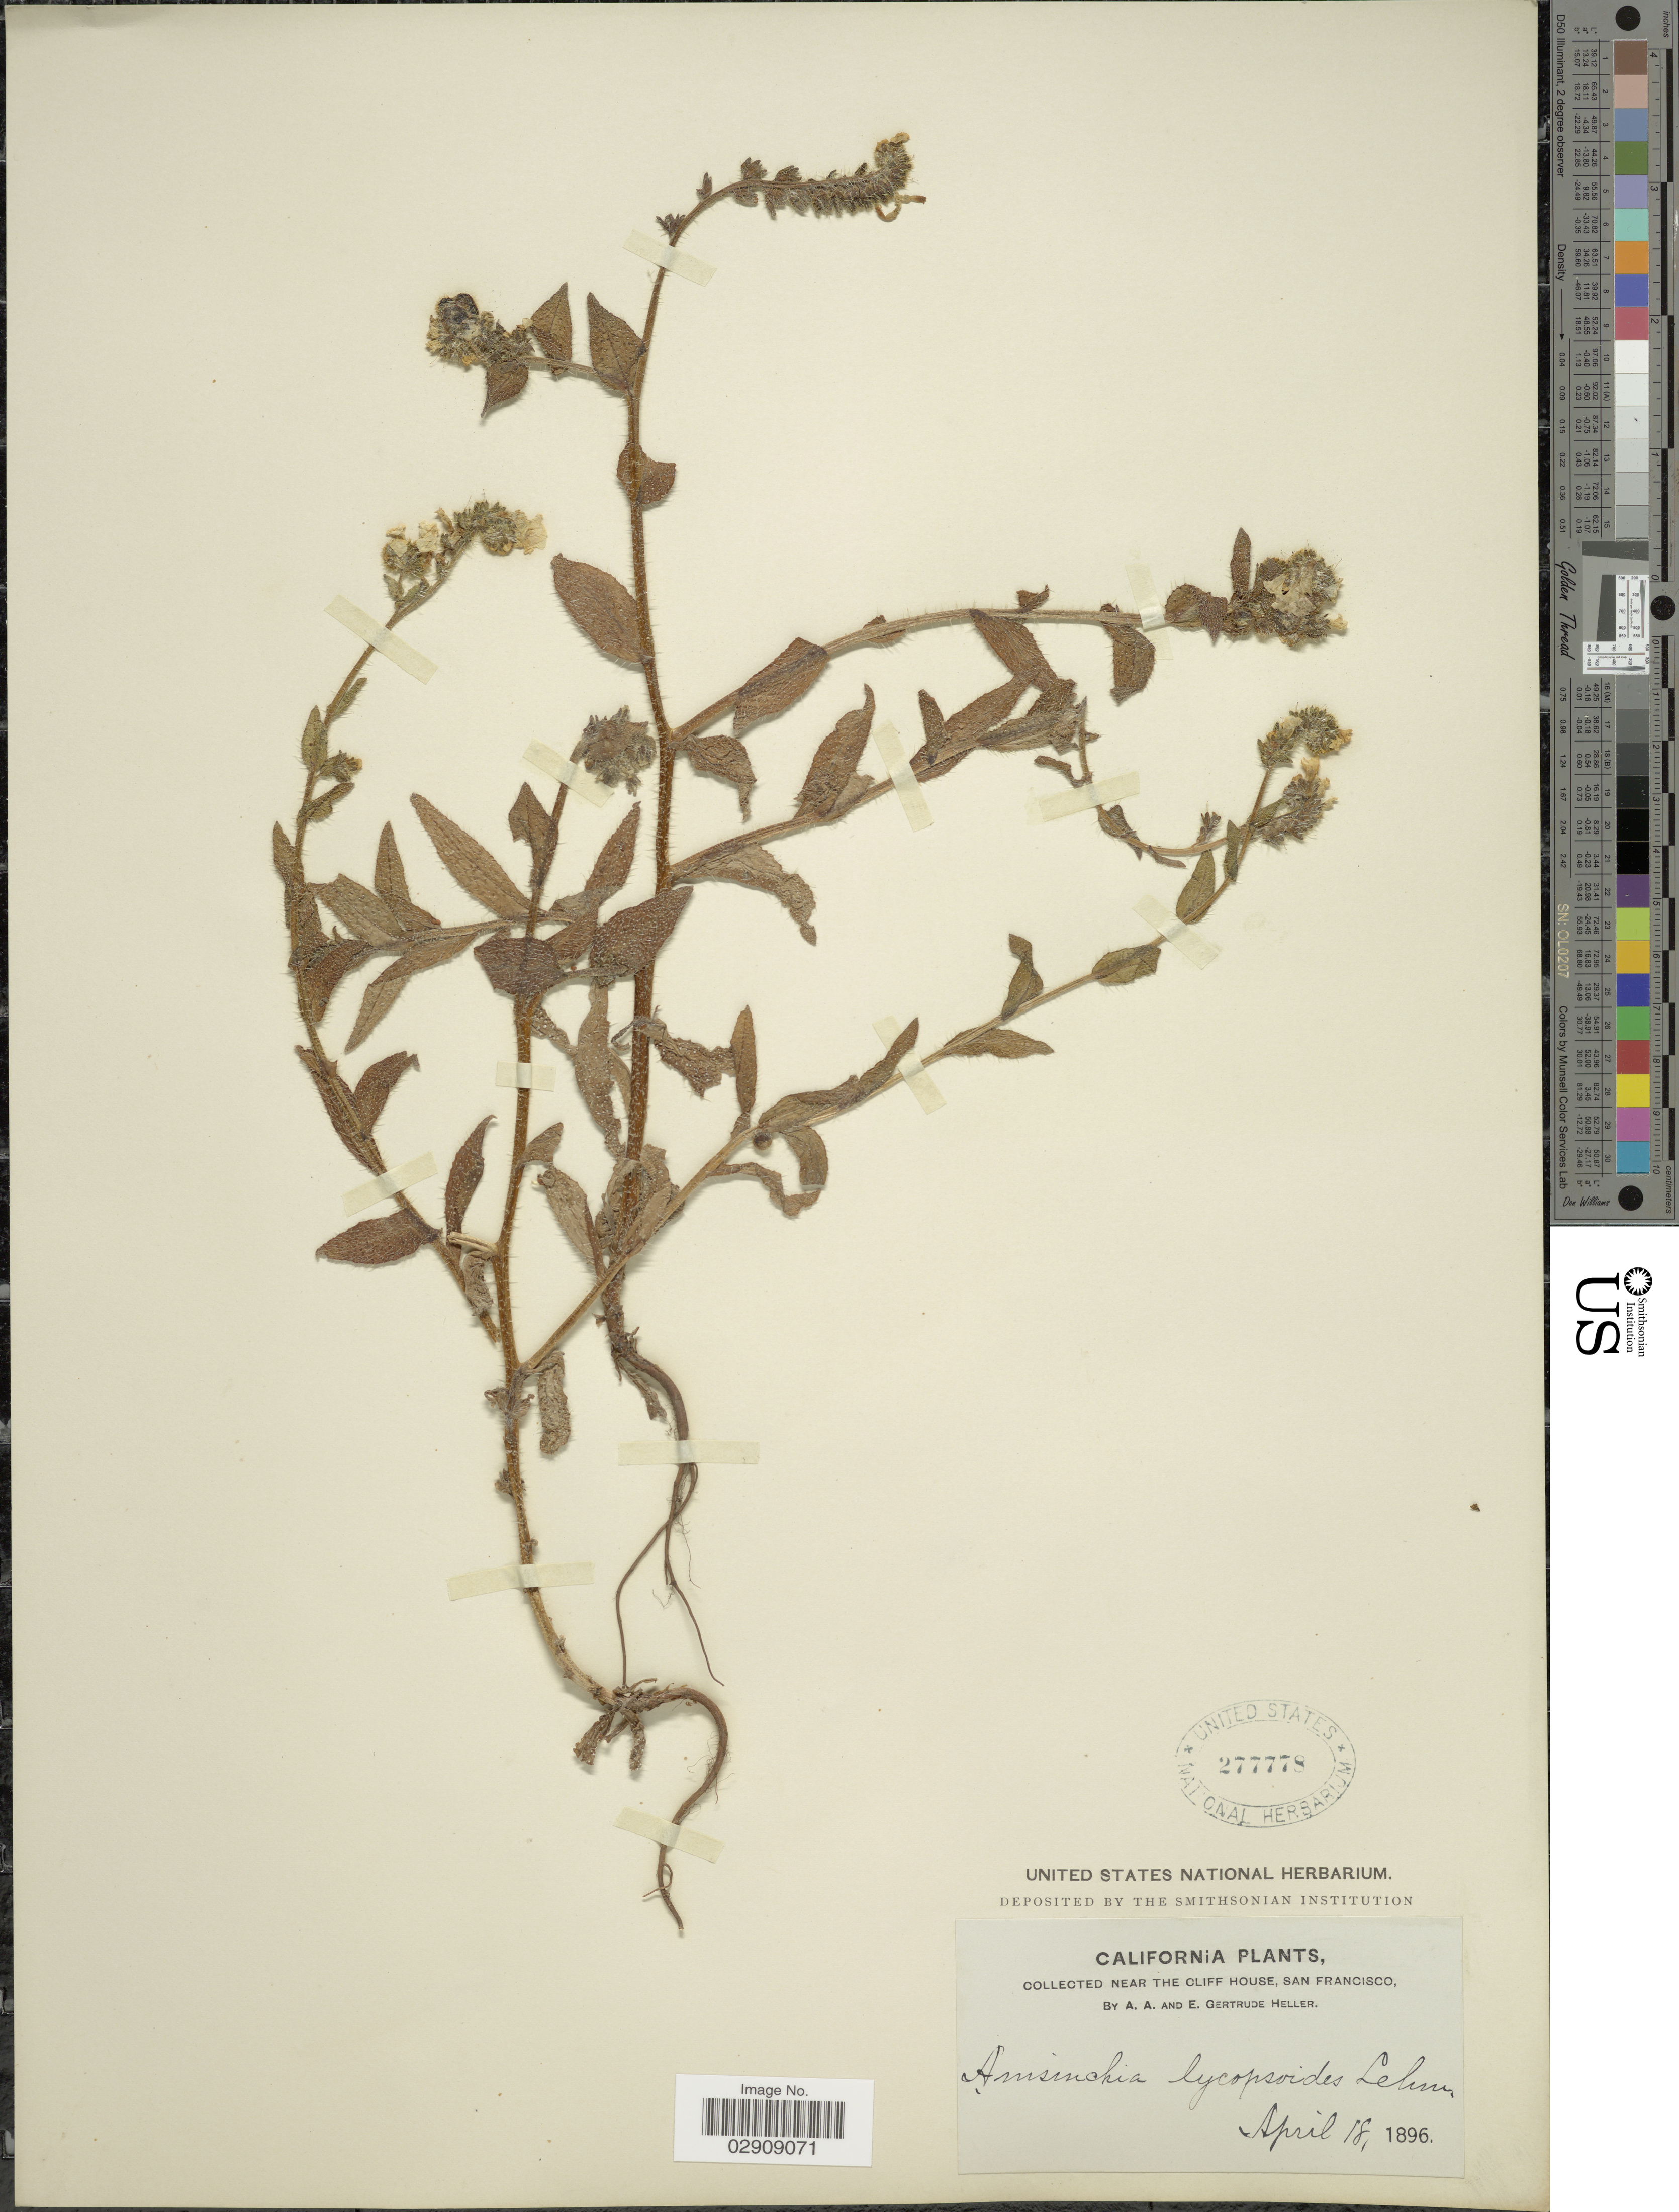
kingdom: Plantae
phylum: Tracheophyta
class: Magnoliopsida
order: Boraginales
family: Boraginaceae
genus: Amsinckia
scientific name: Amsinckia lycopsoides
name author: Lehm.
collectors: A. A. Heller & E. Gertrude Heller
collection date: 1896-04-18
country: United States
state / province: California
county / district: San Francisco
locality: Near the Cliff House, San Francisco.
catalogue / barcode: US 277778